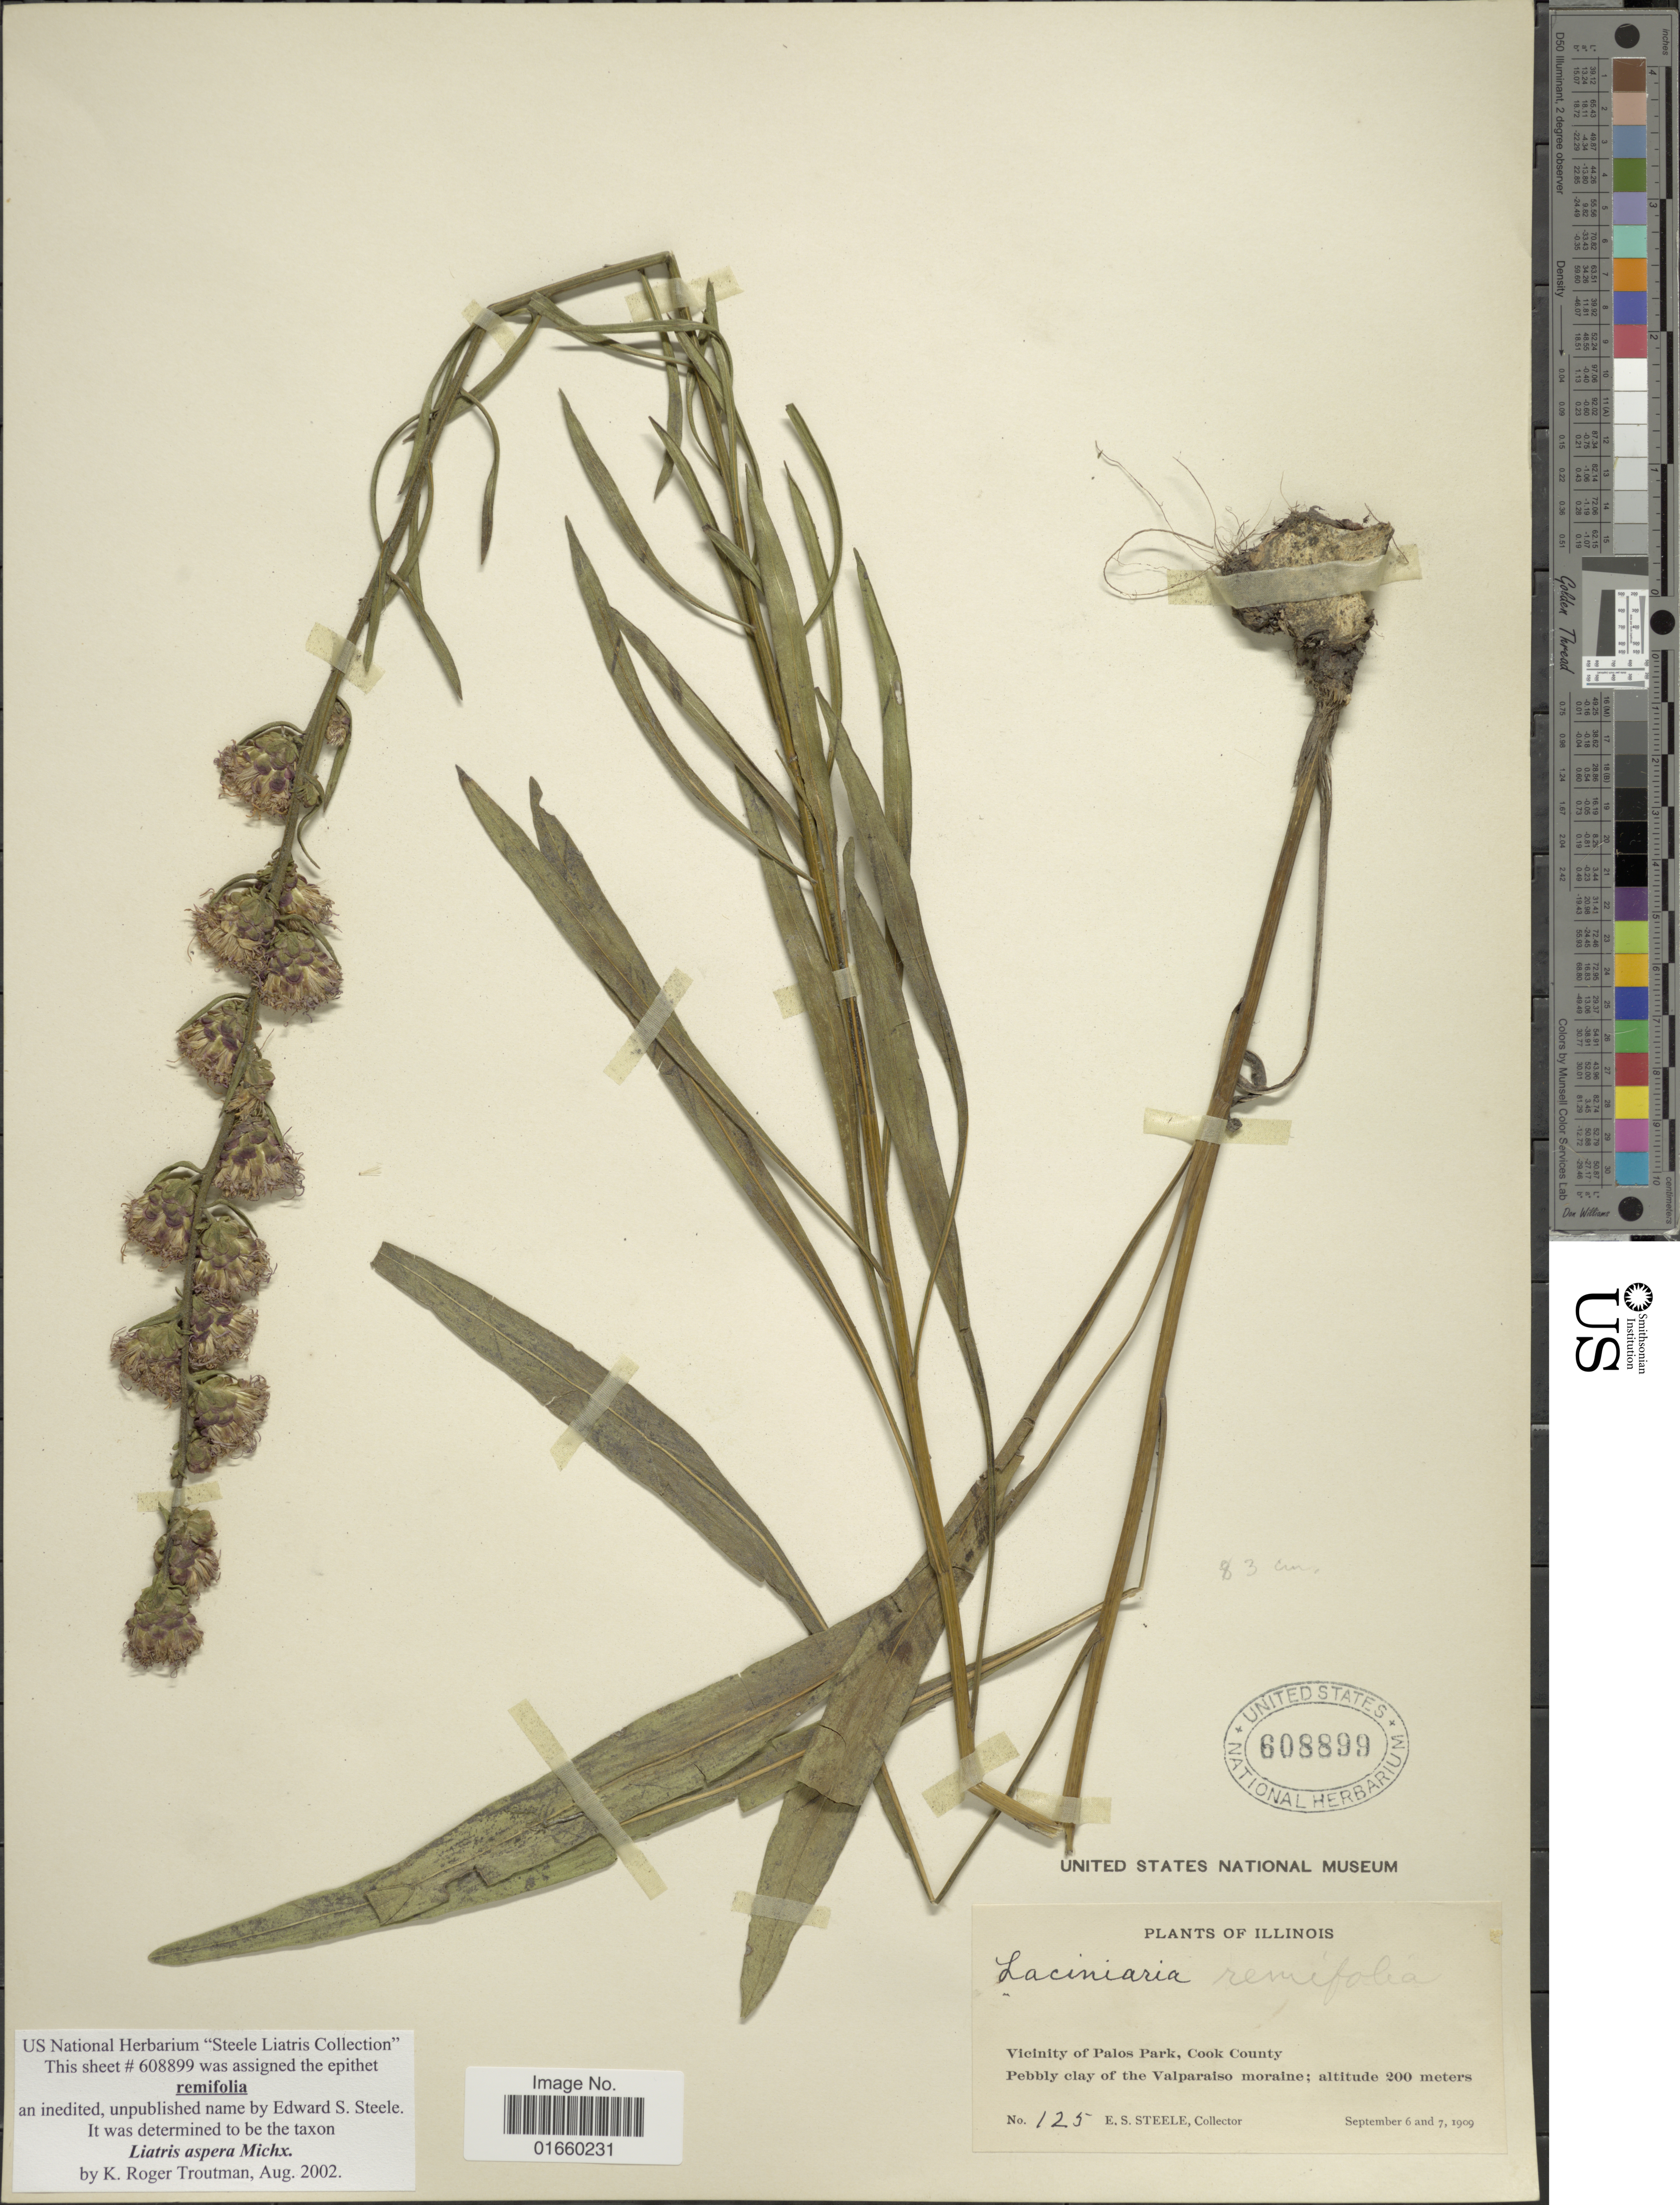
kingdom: Plantae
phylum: Tracheophyta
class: Magnoliopsida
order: Asterales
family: Asteraceae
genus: Liatris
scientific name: Liatris aspera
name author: Michx.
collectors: E. Steele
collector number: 125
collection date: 1909-09-06/1909-09-07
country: United States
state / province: Illinois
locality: Vicinity of Palos Park, Cook County, Pebbly clay of the Valparaiso moraine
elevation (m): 200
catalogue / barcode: US 608899